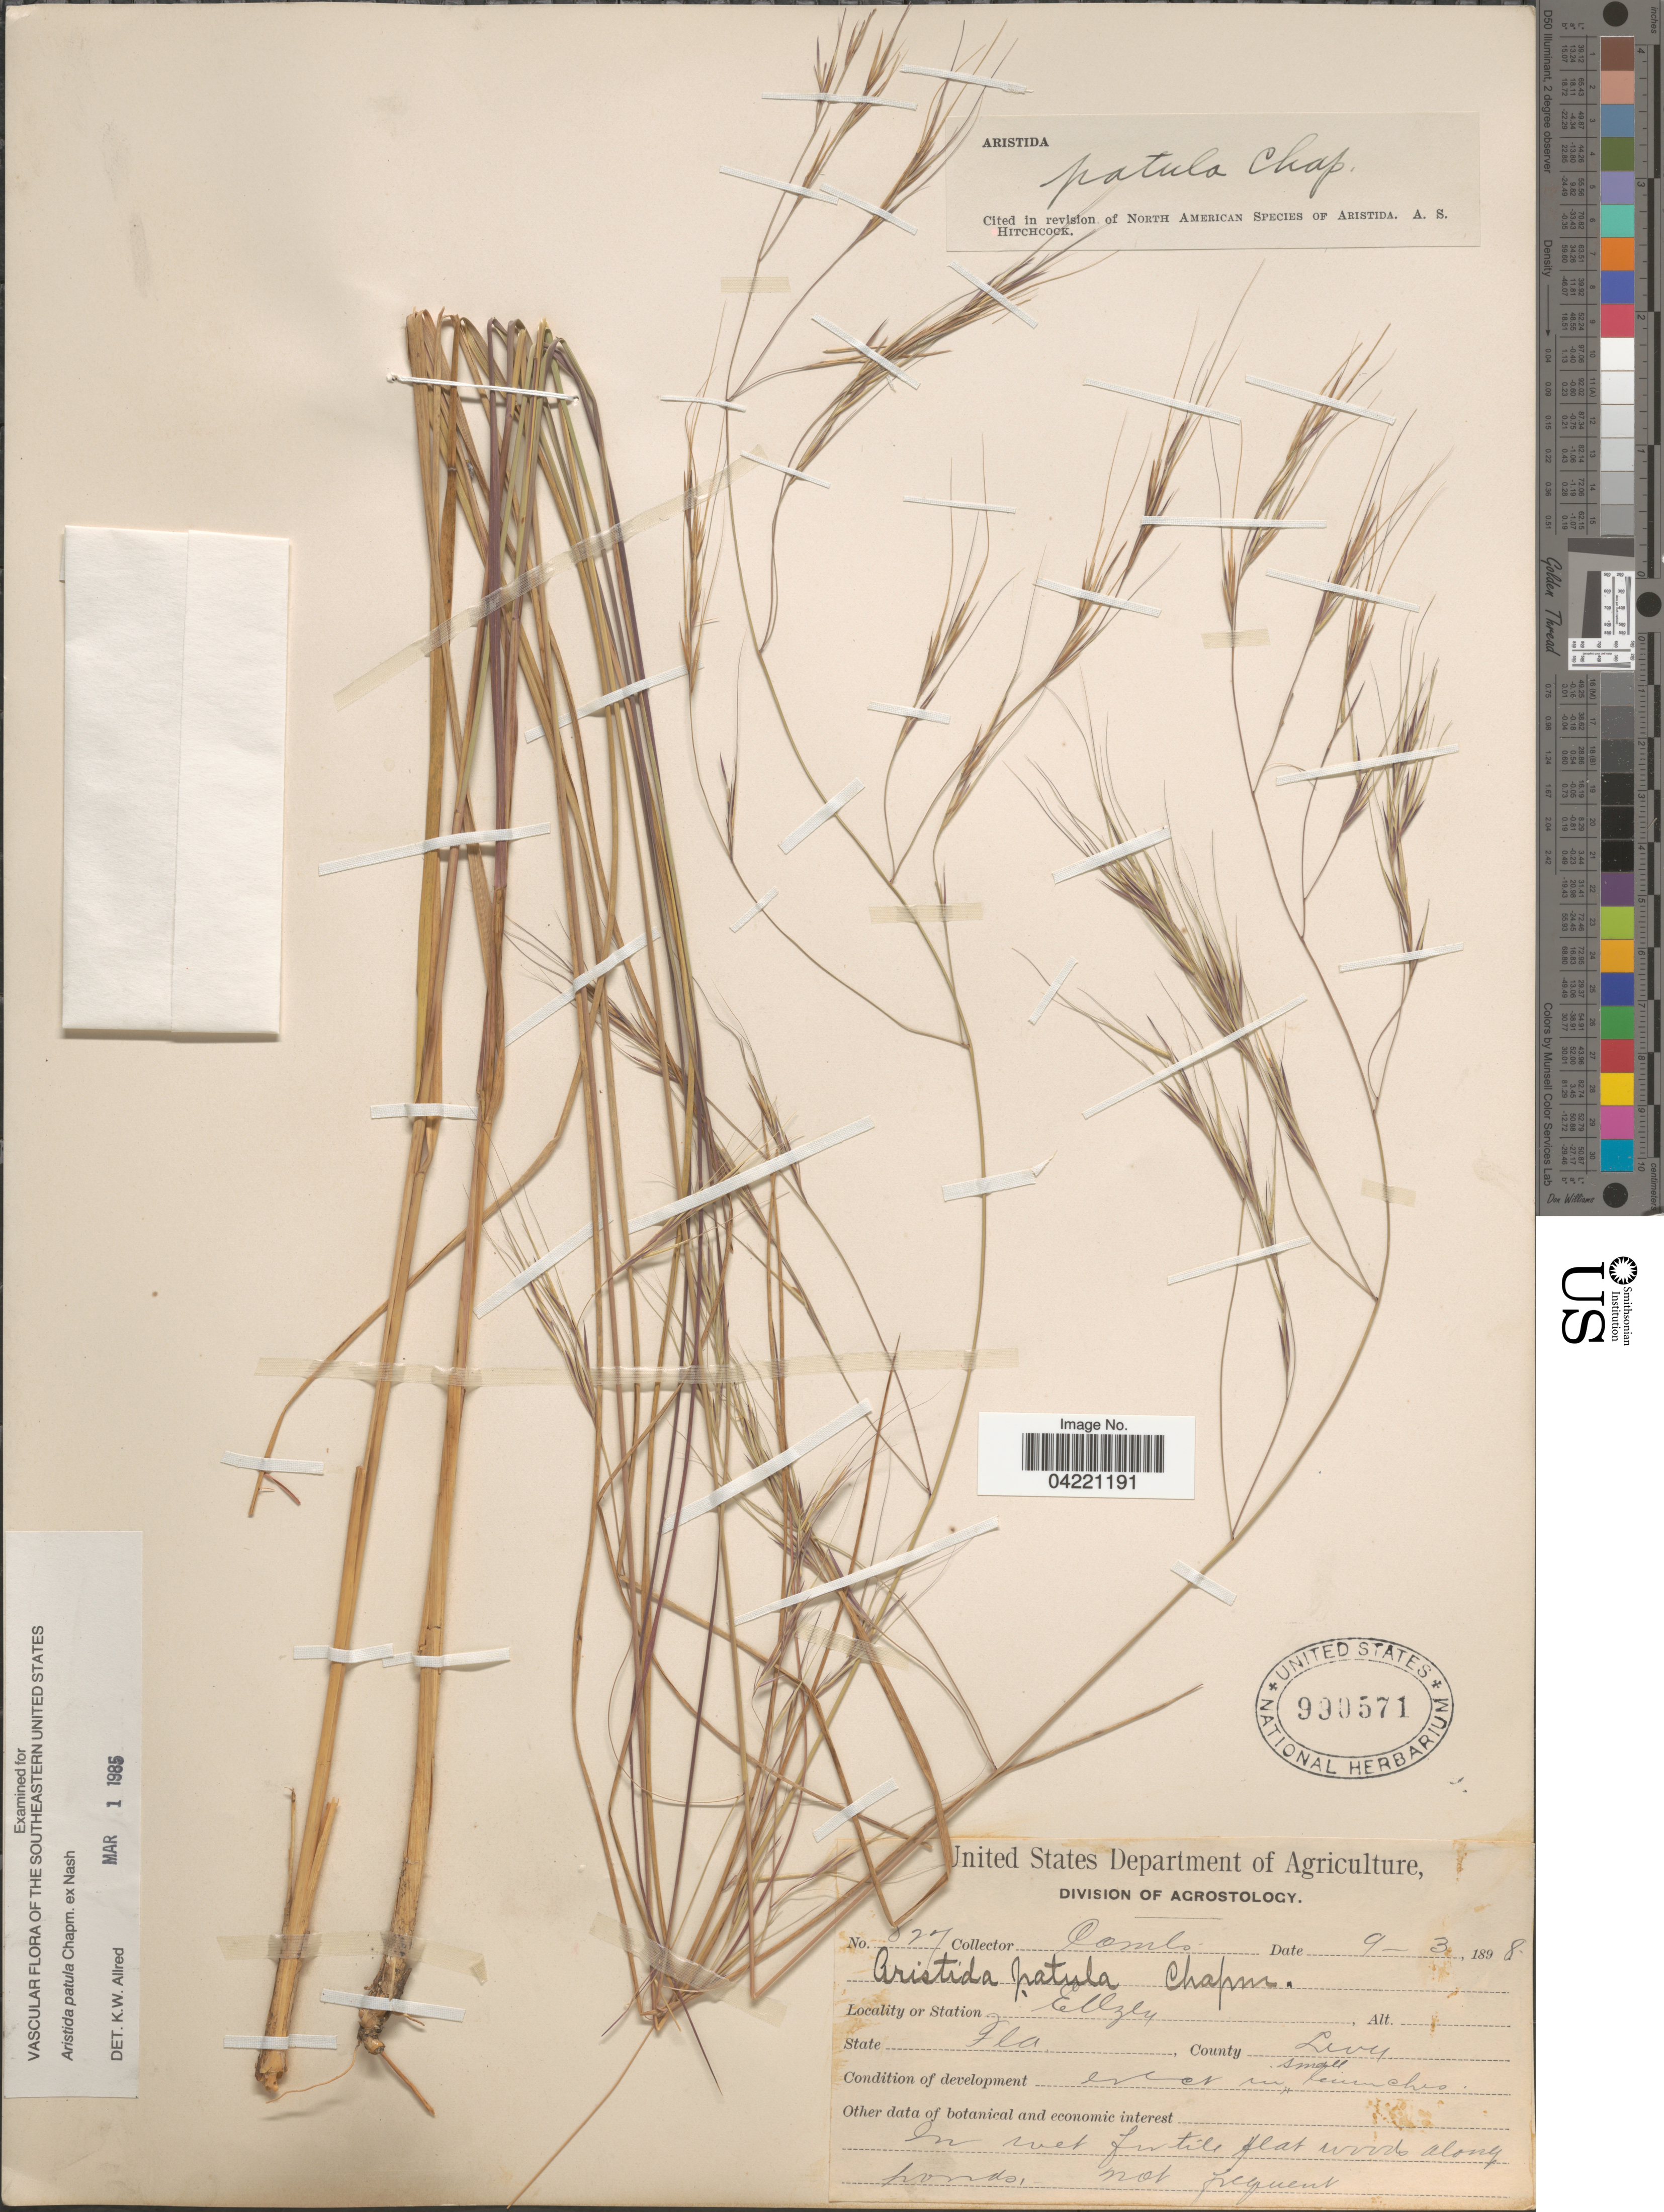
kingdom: Plantae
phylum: Tracheophyta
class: Liliopsida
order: Poales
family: Poaceae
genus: Aristida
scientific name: Aristida patula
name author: Chapm. ex Nash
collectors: -. Combs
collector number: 827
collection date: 1898-09-03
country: United States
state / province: Florida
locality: Station Ellzey. County Levy.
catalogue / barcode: US 990571